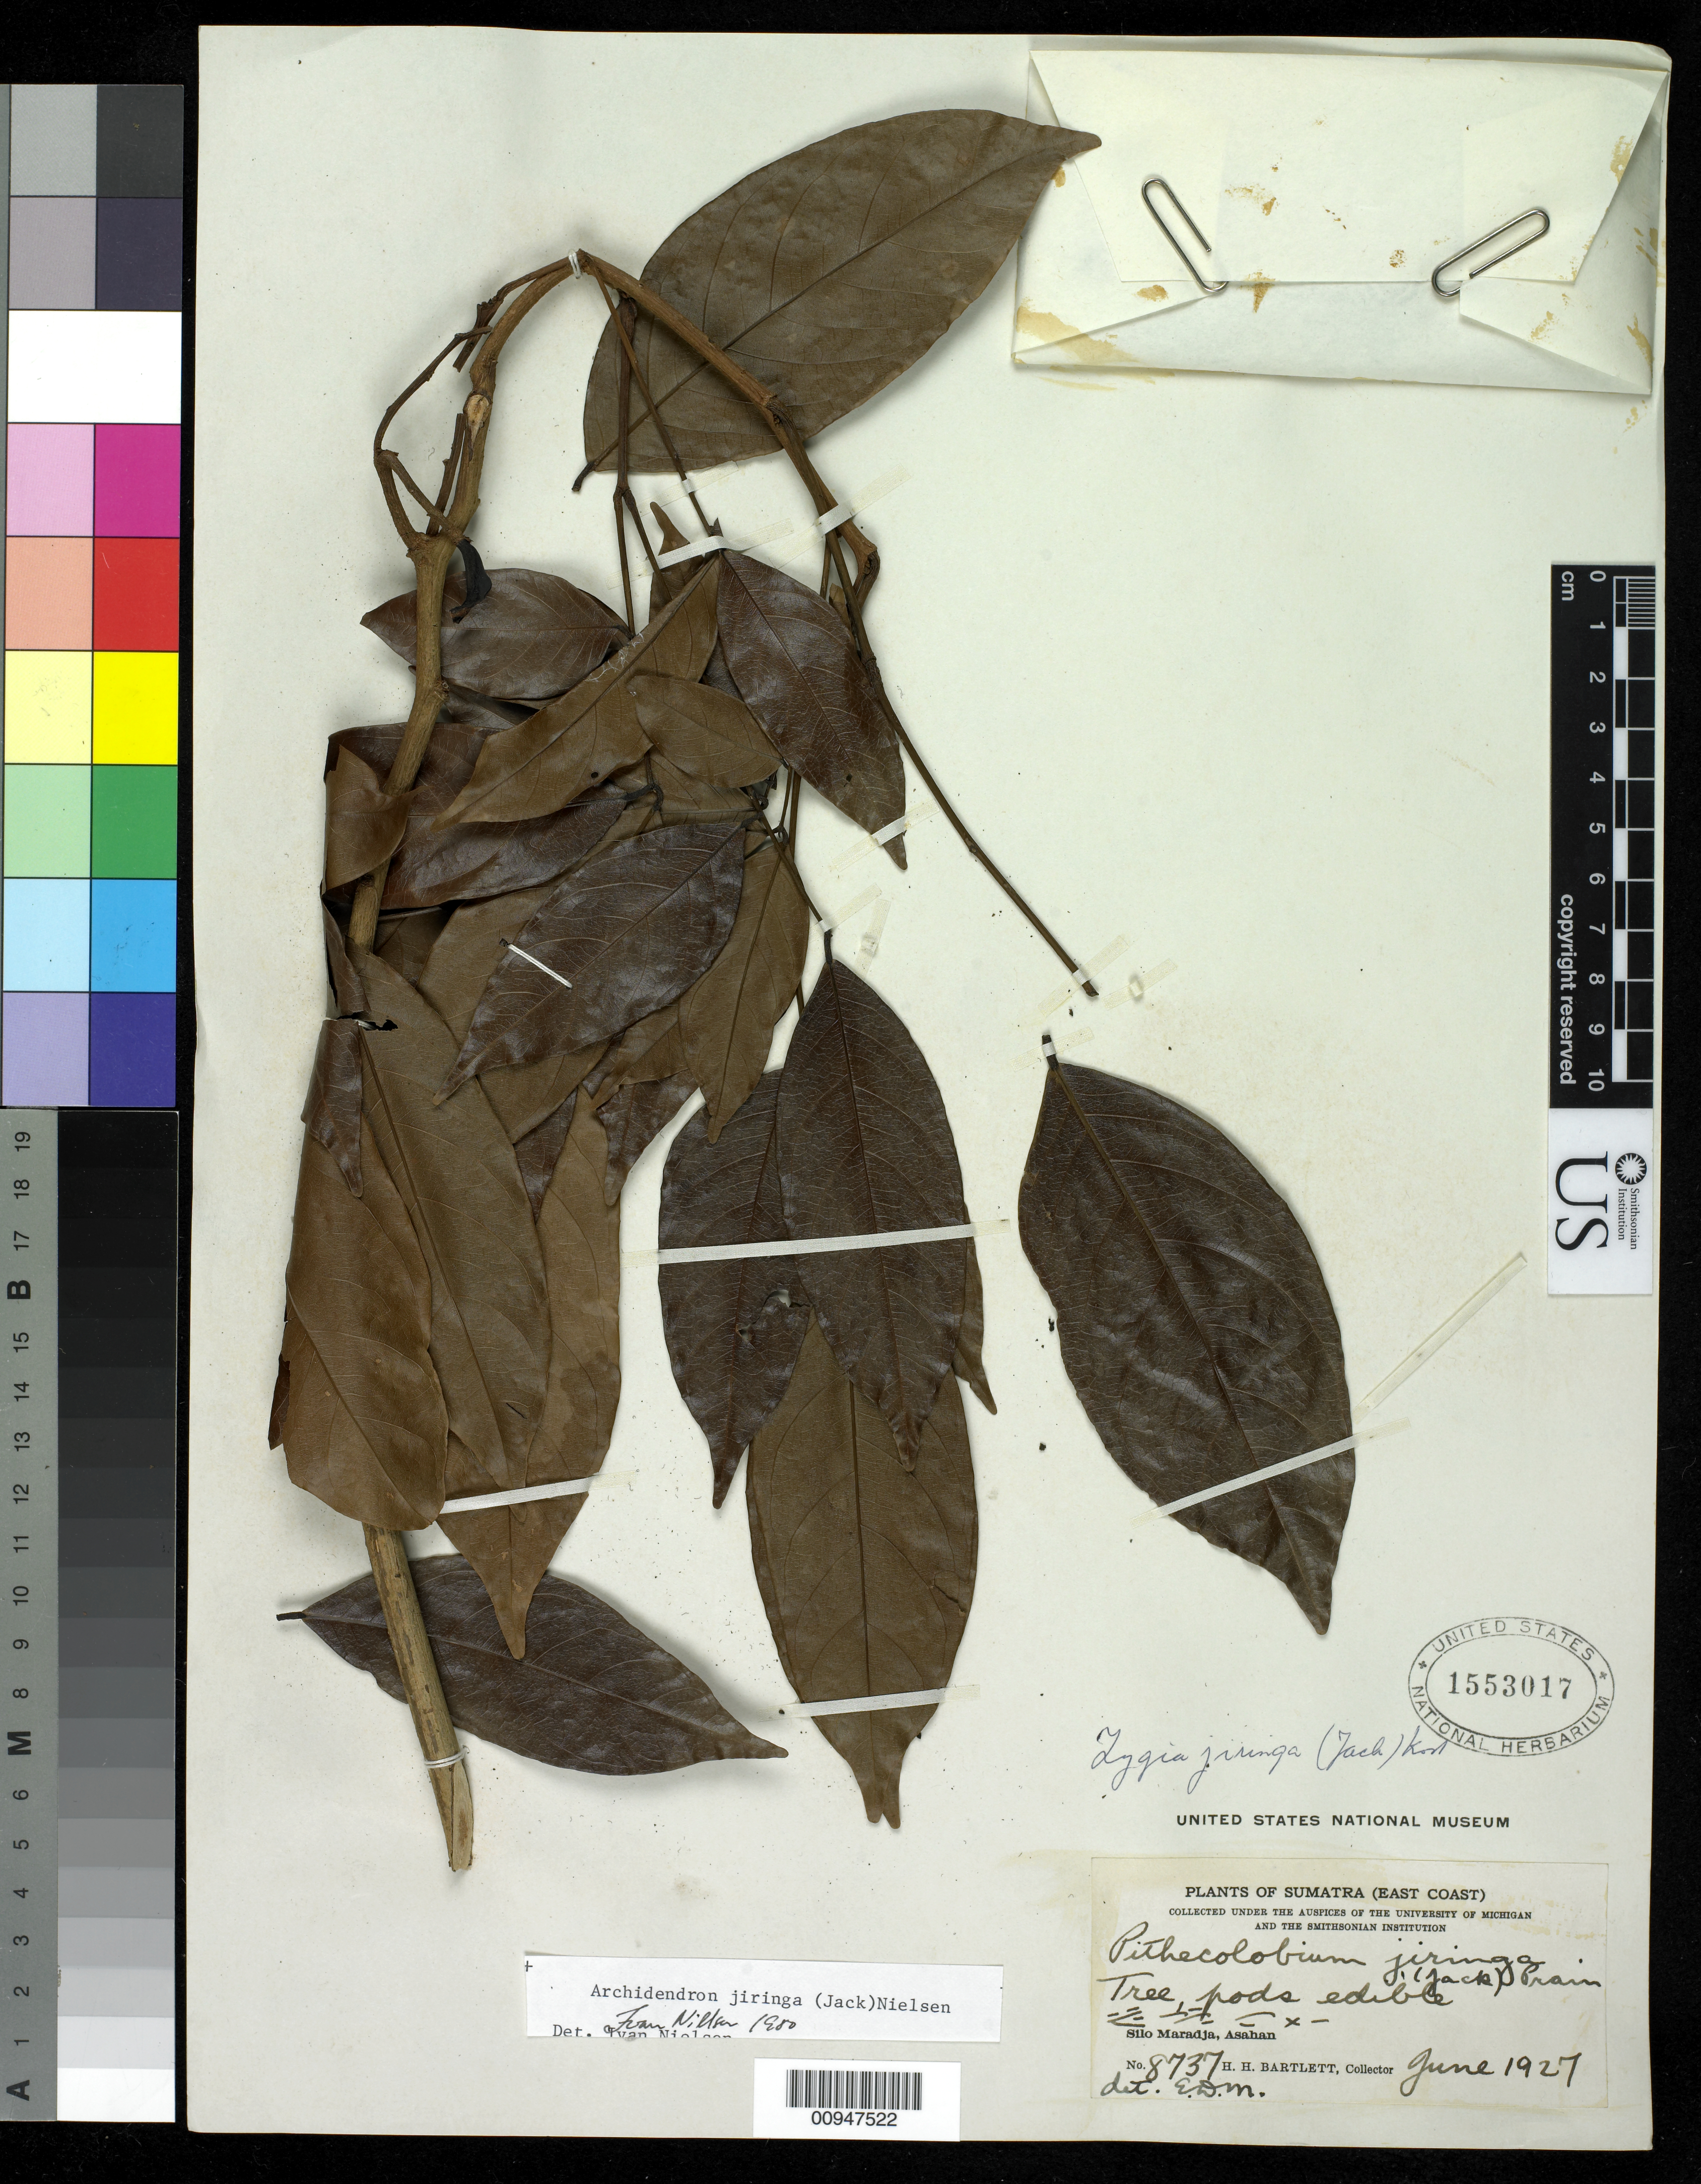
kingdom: Plantae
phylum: Tracheophyta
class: Magnoliopsida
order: Fabales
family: Fabaceae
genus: Archidendron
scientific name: Archidendron jiringa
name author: (Jack) I.C. Nielsen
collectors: H. H. Bartlett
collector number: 8737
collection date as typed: Jun 1927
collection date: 1927-06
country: Indonesia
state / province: Sumatra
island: Sumatra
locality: Silo Maradja, Asahan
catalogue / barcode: US 1553017